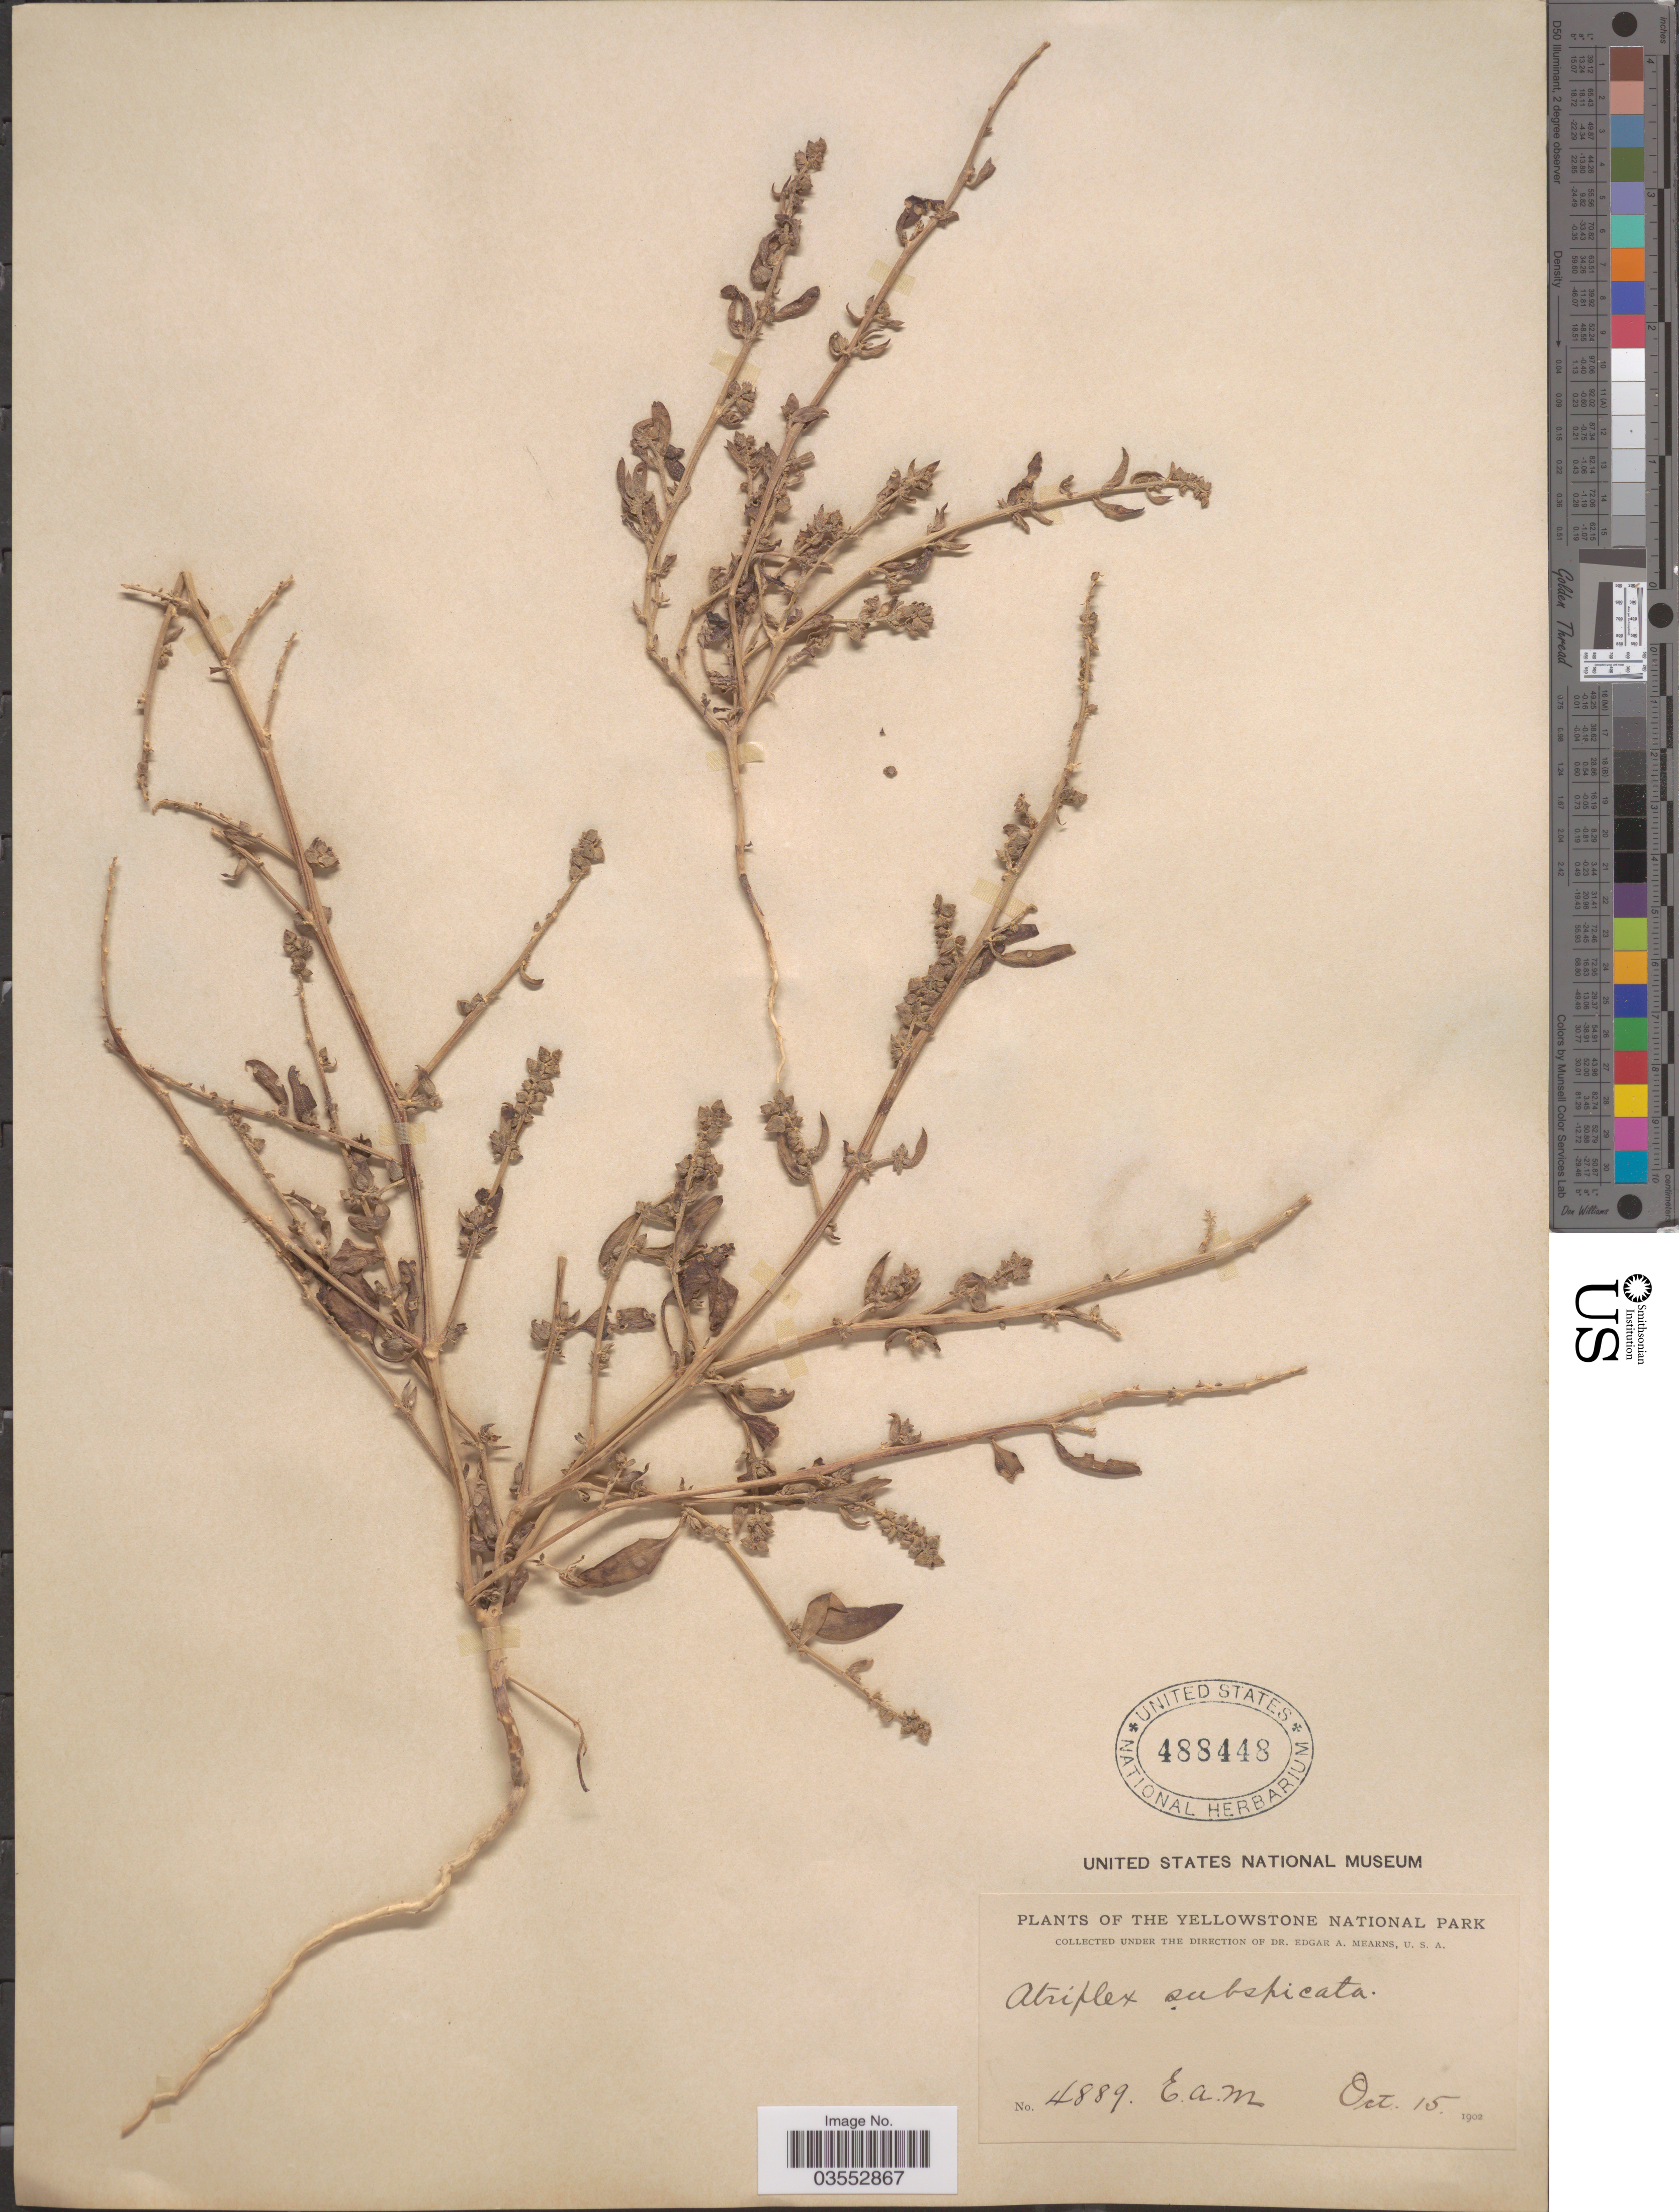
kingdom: Plantae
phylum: Tracheophyta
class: Magnoliopsida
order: Caryophyllales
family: Amaranthaceae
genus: Atriplex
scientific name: Atriplex subspicata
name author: (Nutt.) Rydb.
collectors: E. A. Mearns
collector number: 4889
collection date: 1902-10-15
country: United States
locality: The Yellowstone National Park.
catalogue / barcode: US 488448